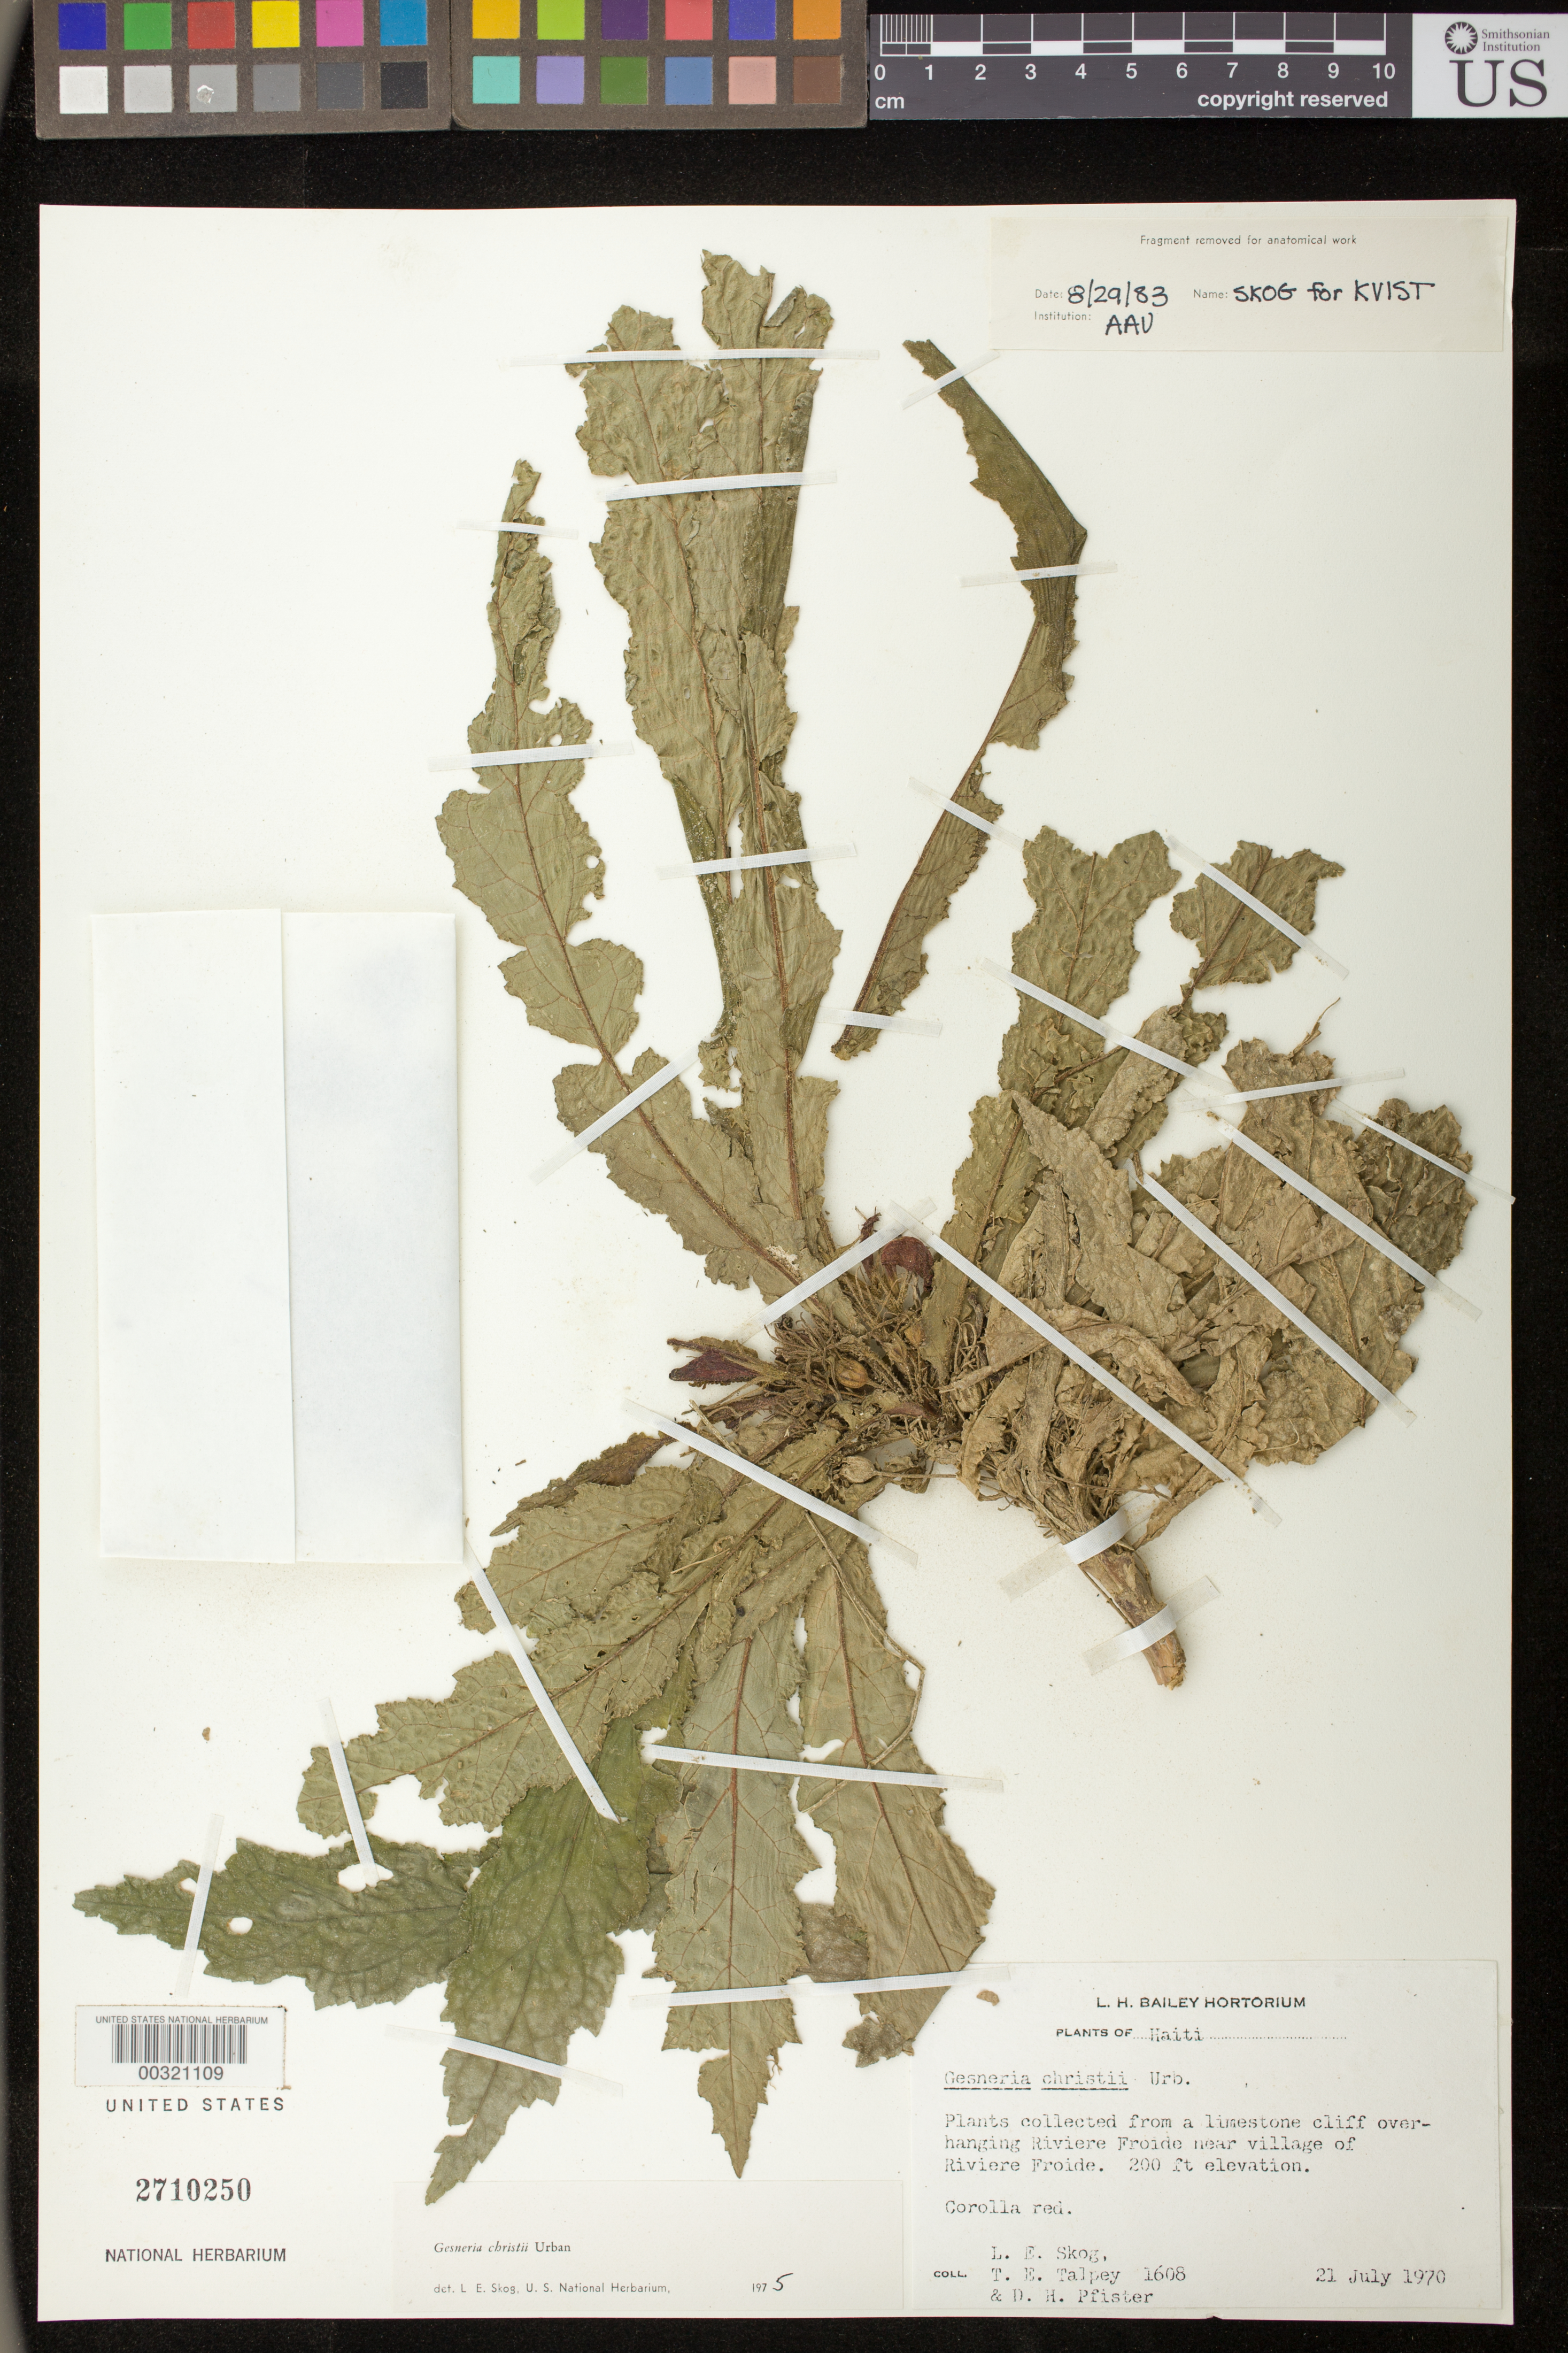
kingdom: Plantae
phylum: Tracheophyta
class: Magnoliopsida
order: Lamiales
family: Gesneriaceae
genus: Gesneria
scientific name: Gesneria christii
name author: Urb.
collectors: L. E. Skog, T. Talpey & D. H. Pfister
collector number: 1608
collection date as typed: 21 Jul 1970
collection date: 1970-07-21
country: Haiti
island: Hispaniola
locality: Riviere Froide near village of Riviere Froide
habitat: Limestone cliff overhanging river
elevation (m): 61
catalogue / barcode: US 2710250